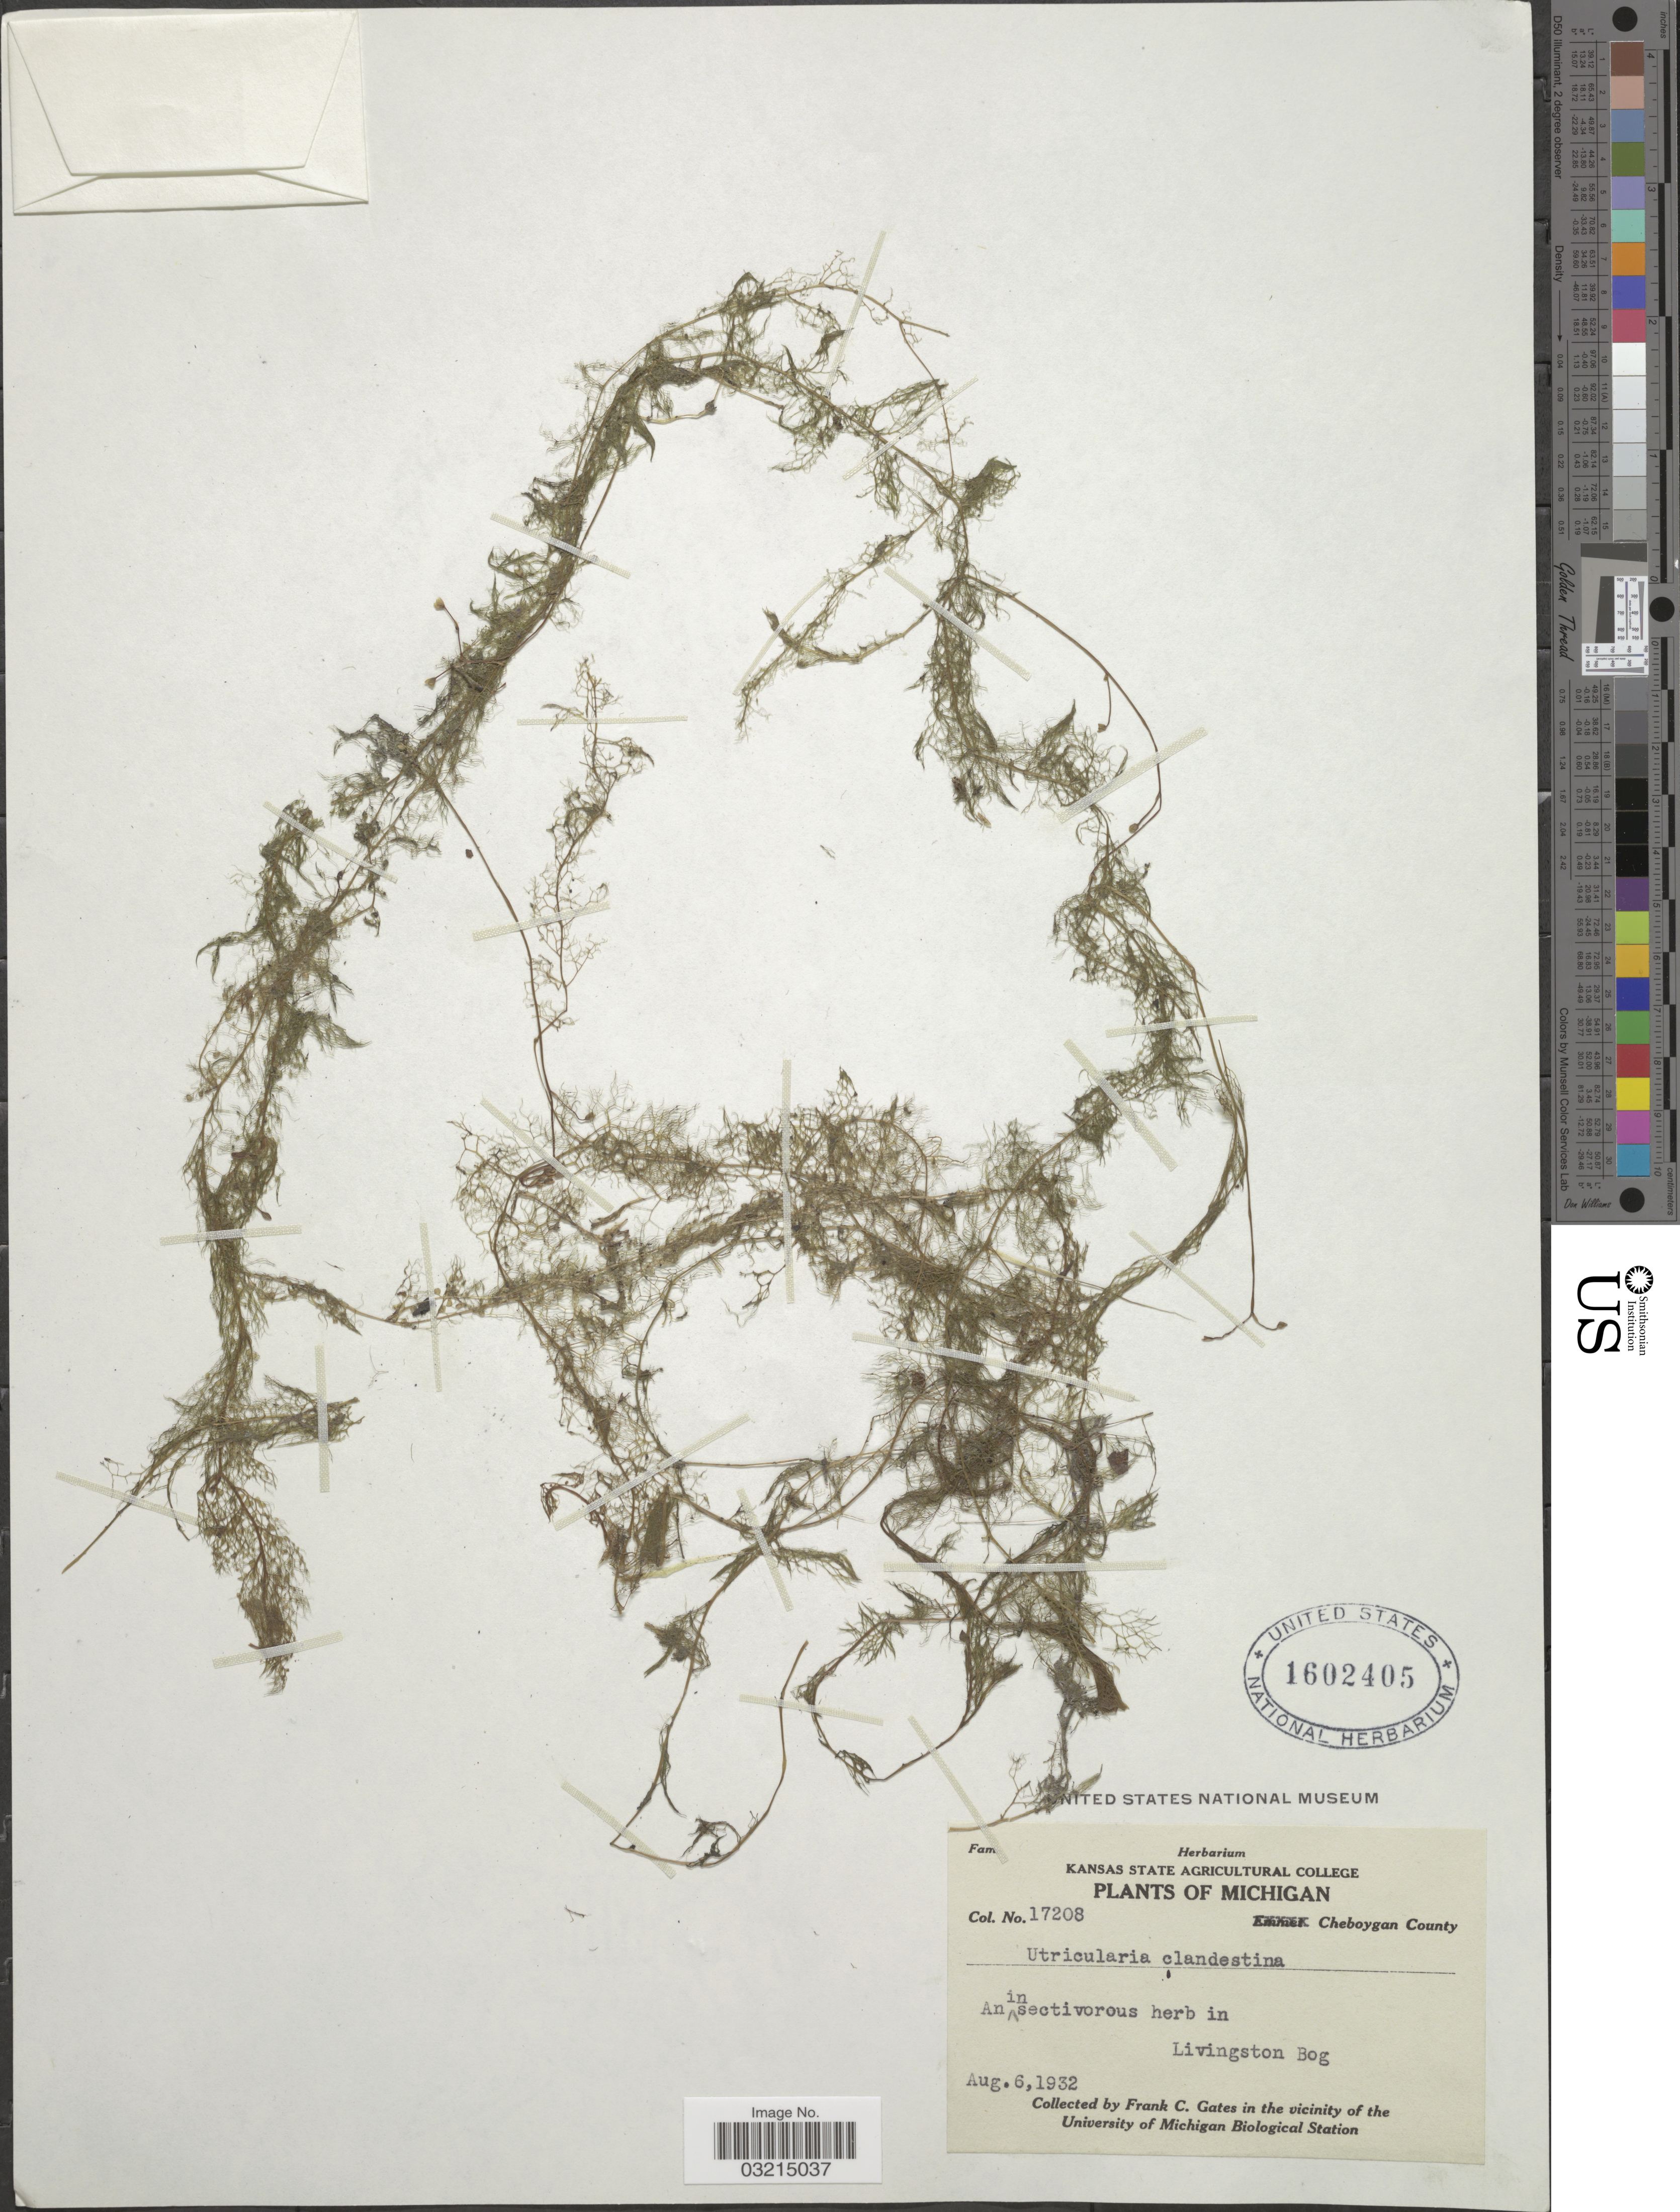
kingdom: Plantae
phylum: Tracheophyta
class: Magnoliopsida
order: Lamiales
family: Lentibulariaceae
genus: Utricularia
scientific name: Utricularia geminiscapa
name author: Benj.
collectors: F. C. Gates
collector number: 17208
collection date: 1932-08-06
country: United States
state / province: Michigan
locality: Cheboygan County. Livingston Bog. In the vicinity of the University of Michigan Biological Station.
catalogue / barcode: US 1602405